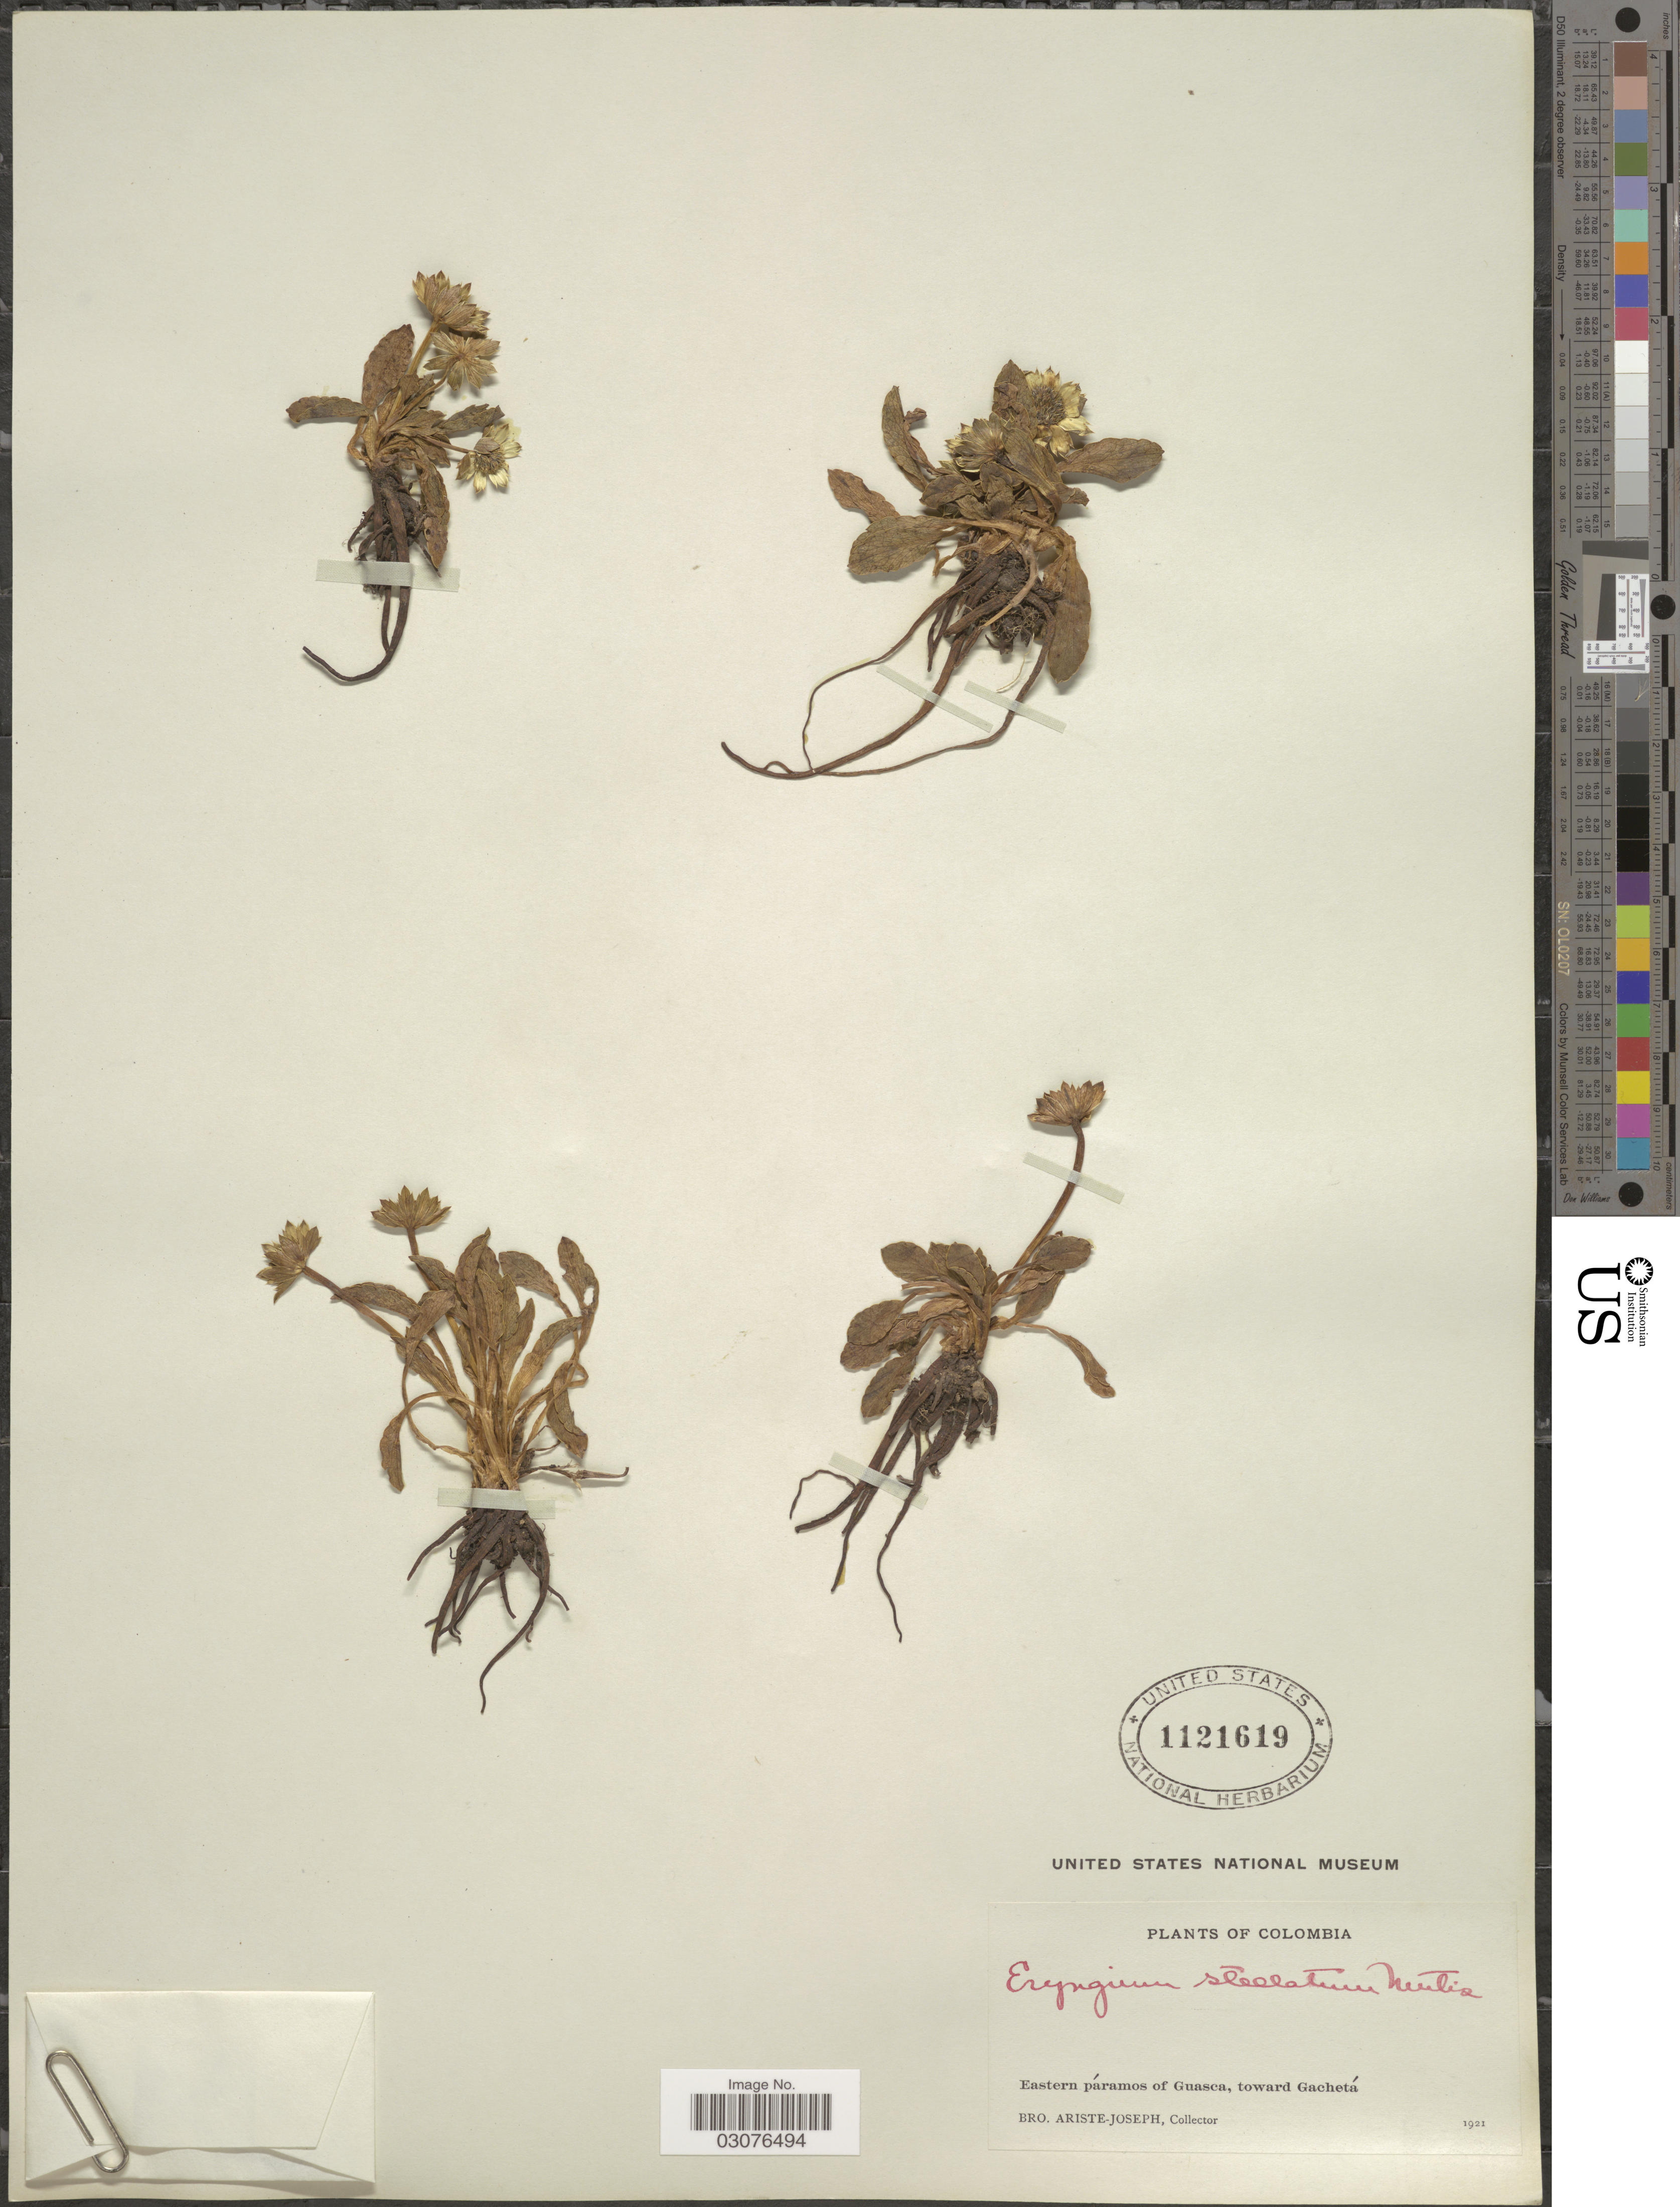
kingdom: Plantae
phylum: Tracheophyta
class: Magnoliopsida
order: Apiales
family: Apiaceae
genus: Eryngium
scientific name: Eryngium humile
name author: Cav.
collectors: Bro. Ariste-Joseph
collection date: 1921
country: Colombia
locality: Eastern páramos of Guasca, toward Gachetá.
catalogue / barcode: US 1121619